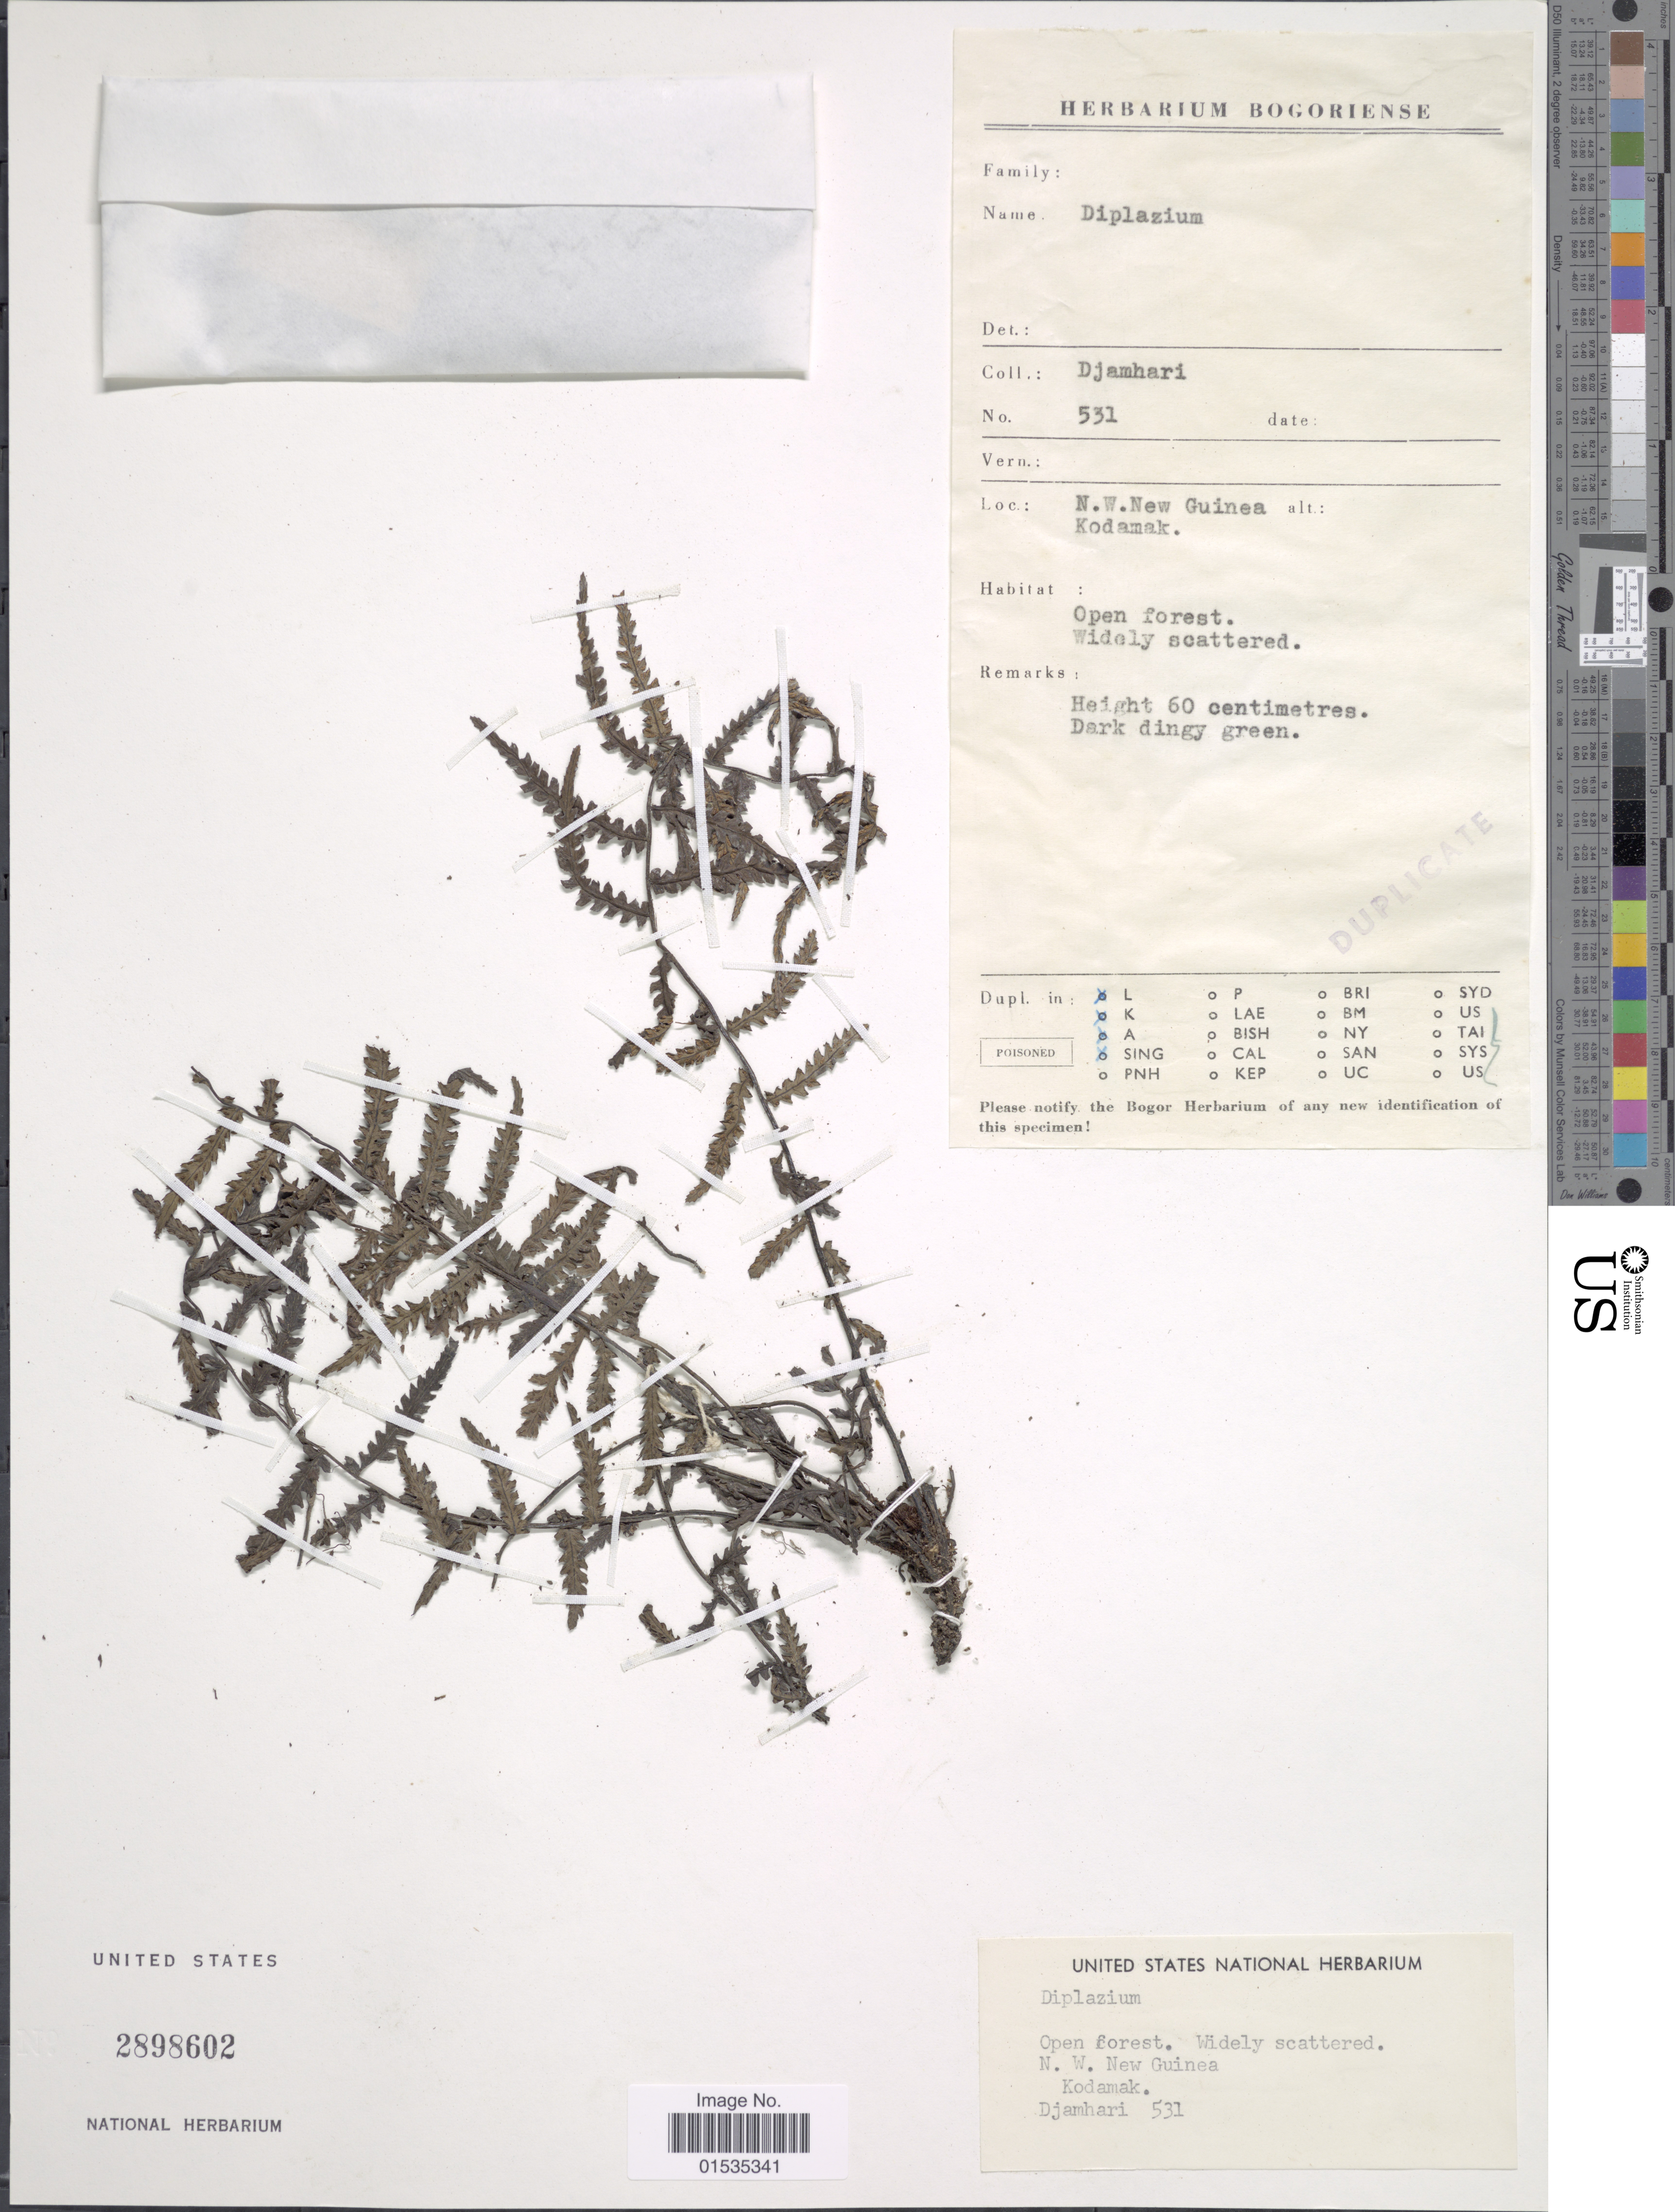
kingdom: Plantae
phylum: Tracheophyta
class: Polypodiopsida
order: Polypodiales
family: Athyriaceae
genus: Diplazium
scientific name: Diplazium sp.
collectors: Djamhari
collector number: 531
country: Papua New Guinea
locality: N.W. New Guinea, Kodamak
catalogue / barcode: US 2898602